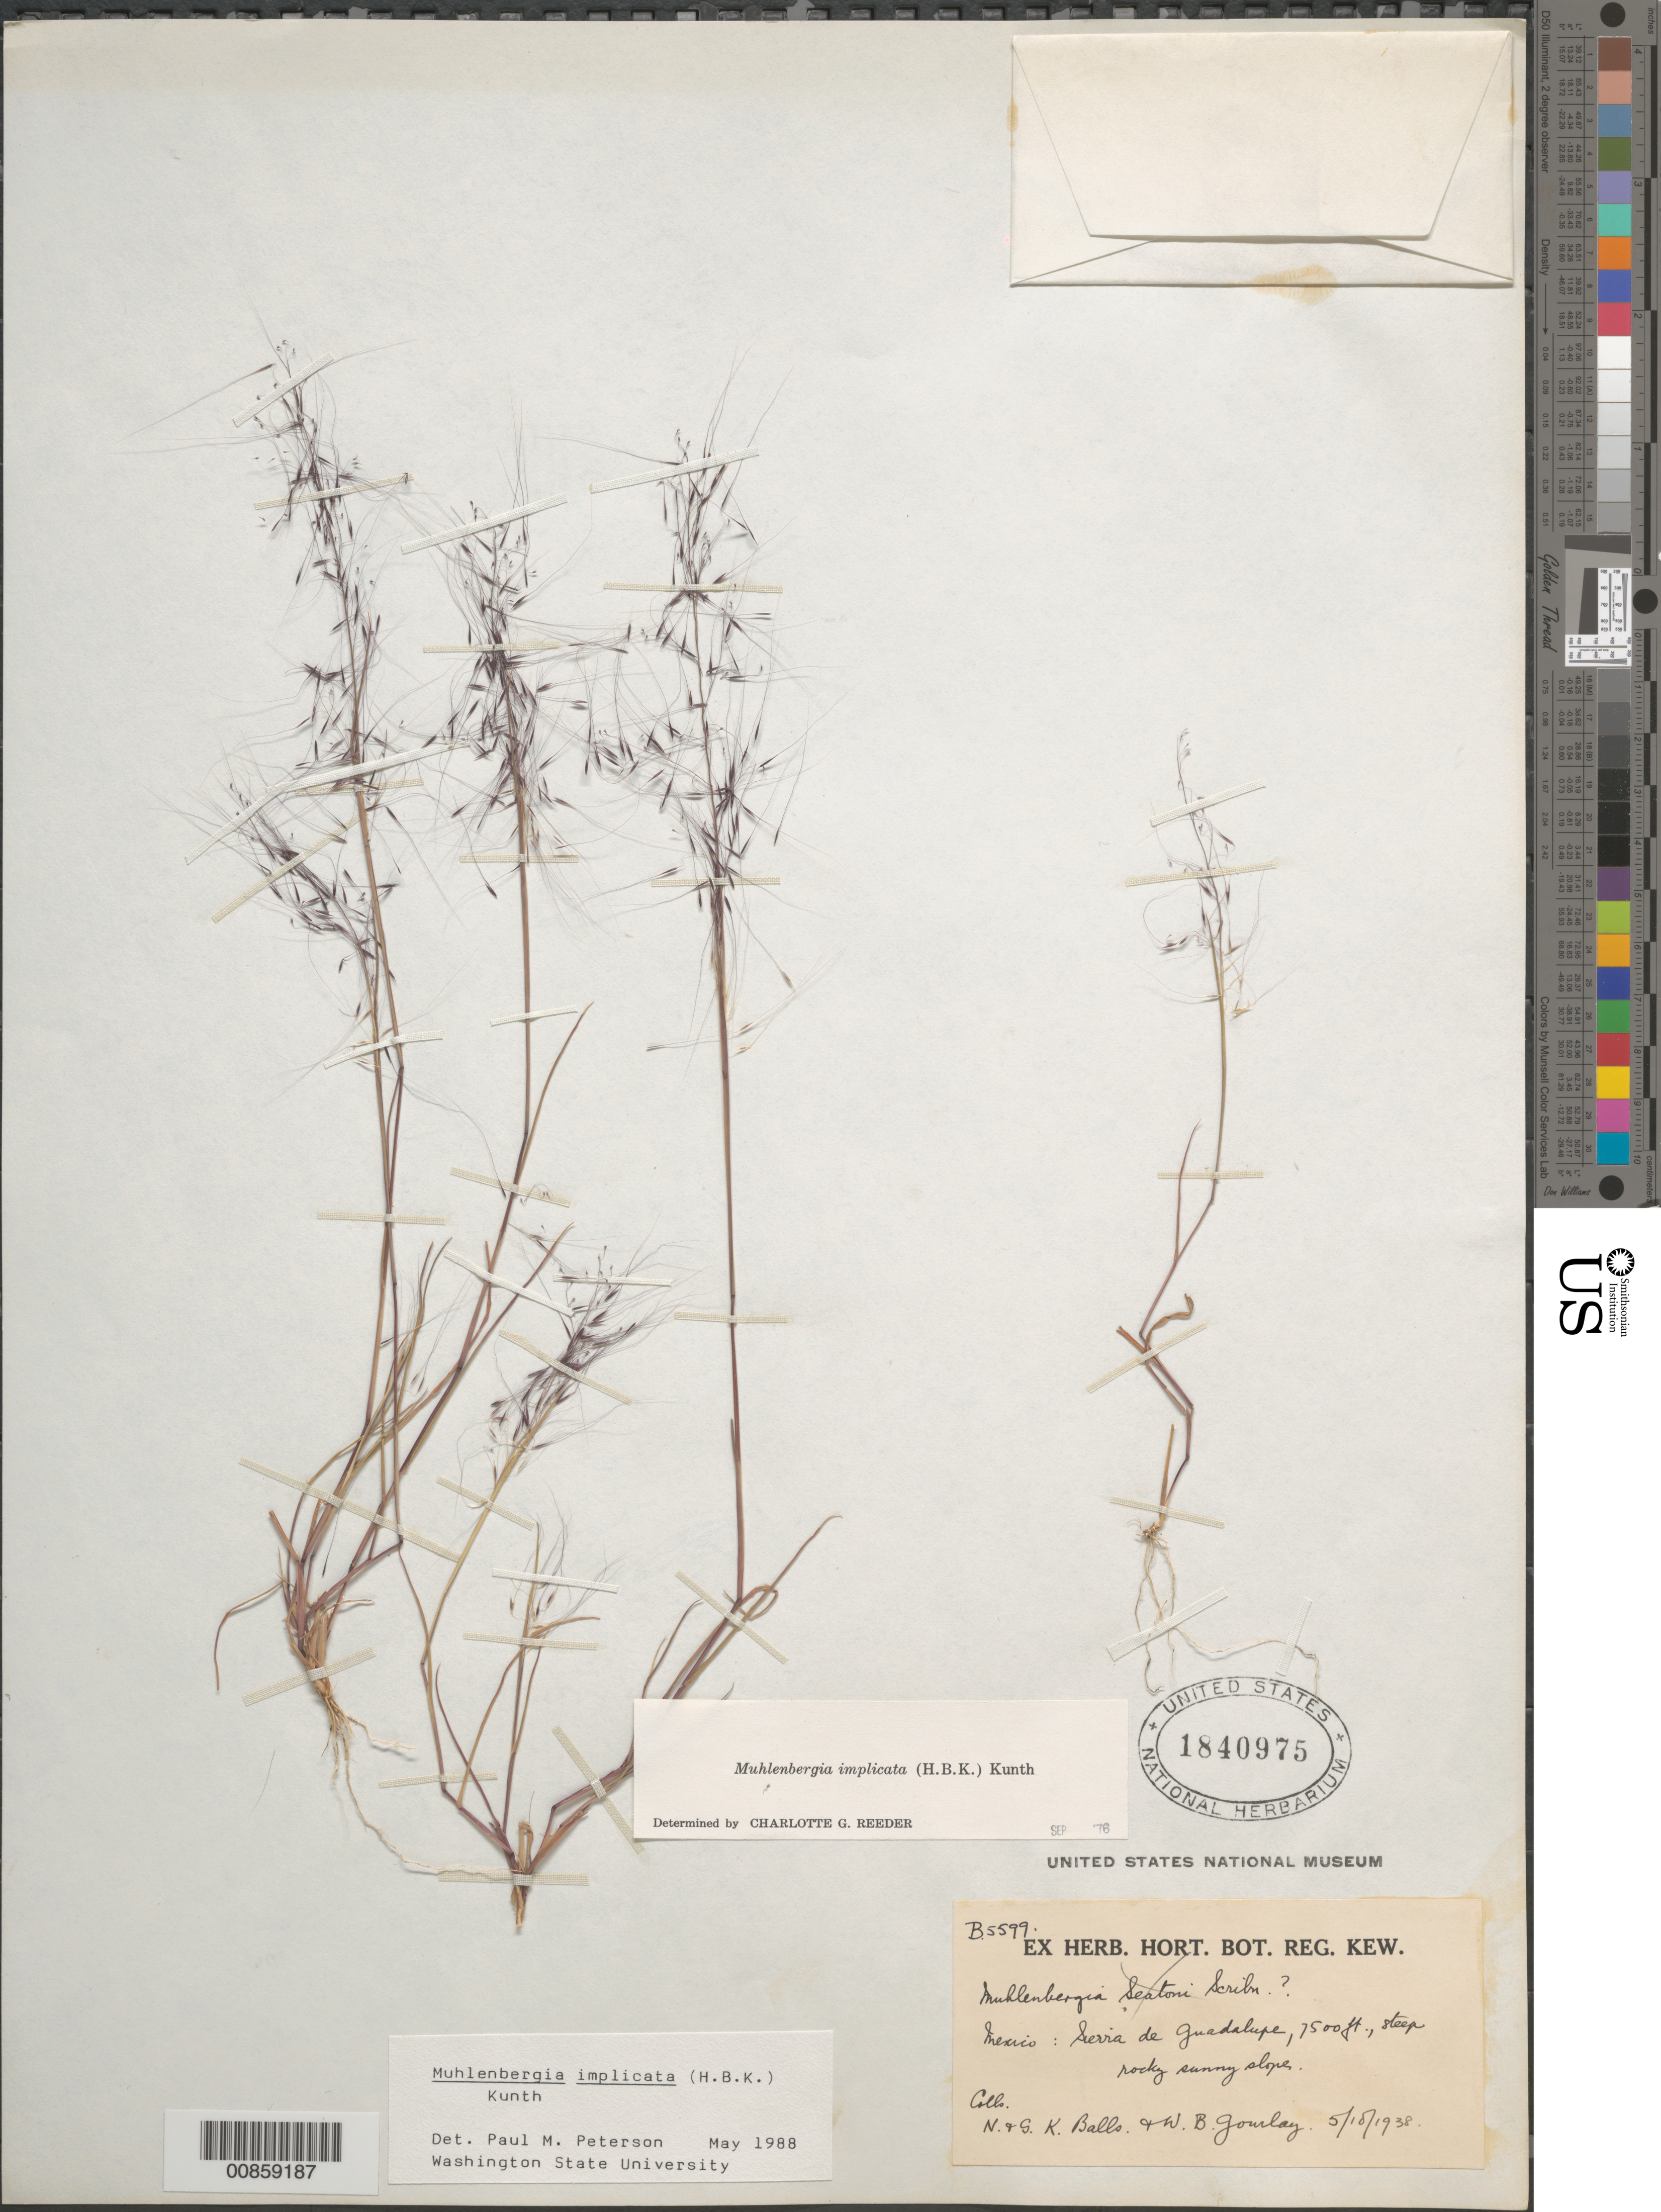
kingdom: Plantae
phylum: Tracheophyta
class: Liliopsida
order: Poales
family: Poaceae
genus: Muhlenbergia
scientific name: Muhlenbergia implicata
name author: (Kunth) Trin.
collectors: E. K. Balls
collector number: B5599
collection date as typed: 05 Oct 1938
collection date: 1938-10-05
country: Mexico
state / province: México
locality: Sierra de Guadalupe, Mex.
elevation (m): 2286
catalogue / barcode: US 1840975